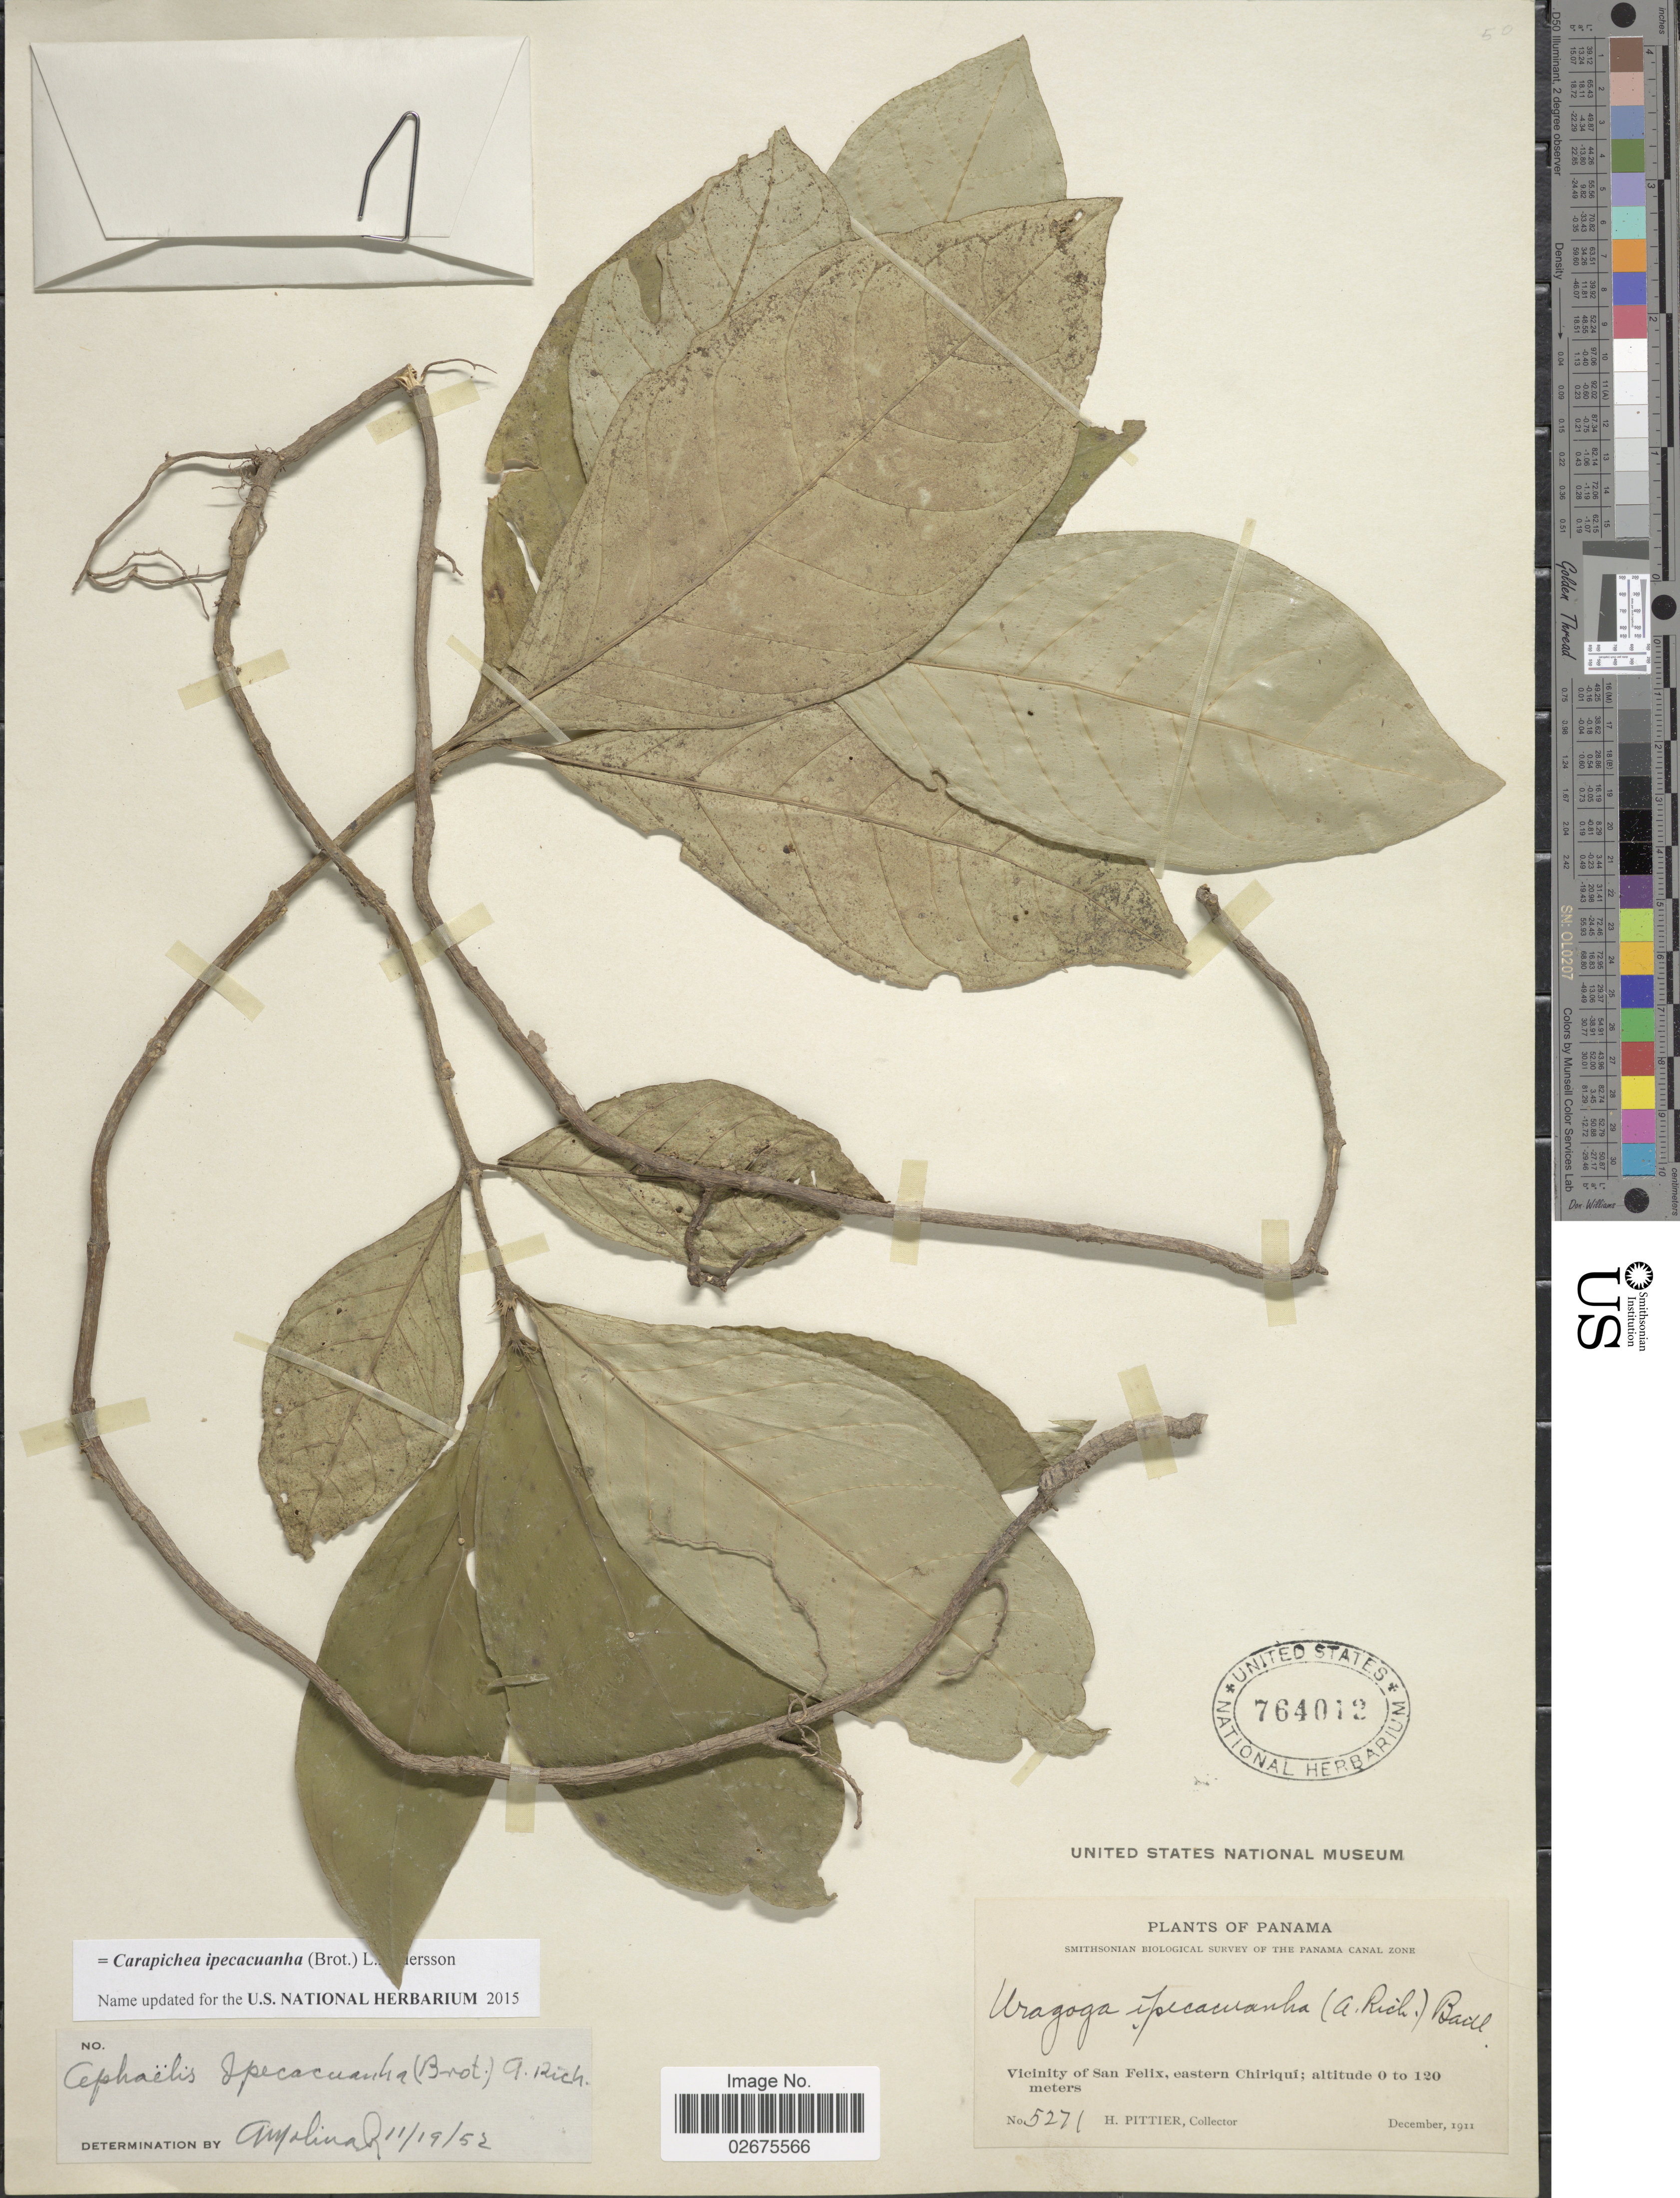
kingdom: Plantae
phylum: Tracheophyta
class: Magnoliopsida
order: Gentianales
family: Rubiaceae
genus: Carapichea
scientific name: Carapichea ipecacuanha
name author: (Brot.) L. Andersson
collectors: H. F. Pittier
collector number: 5271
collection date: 1911-12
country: Panama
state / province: Chiriqui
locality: Vicinity of San Felix, eastern Chiriqui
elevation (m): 0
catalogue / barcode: US 764012